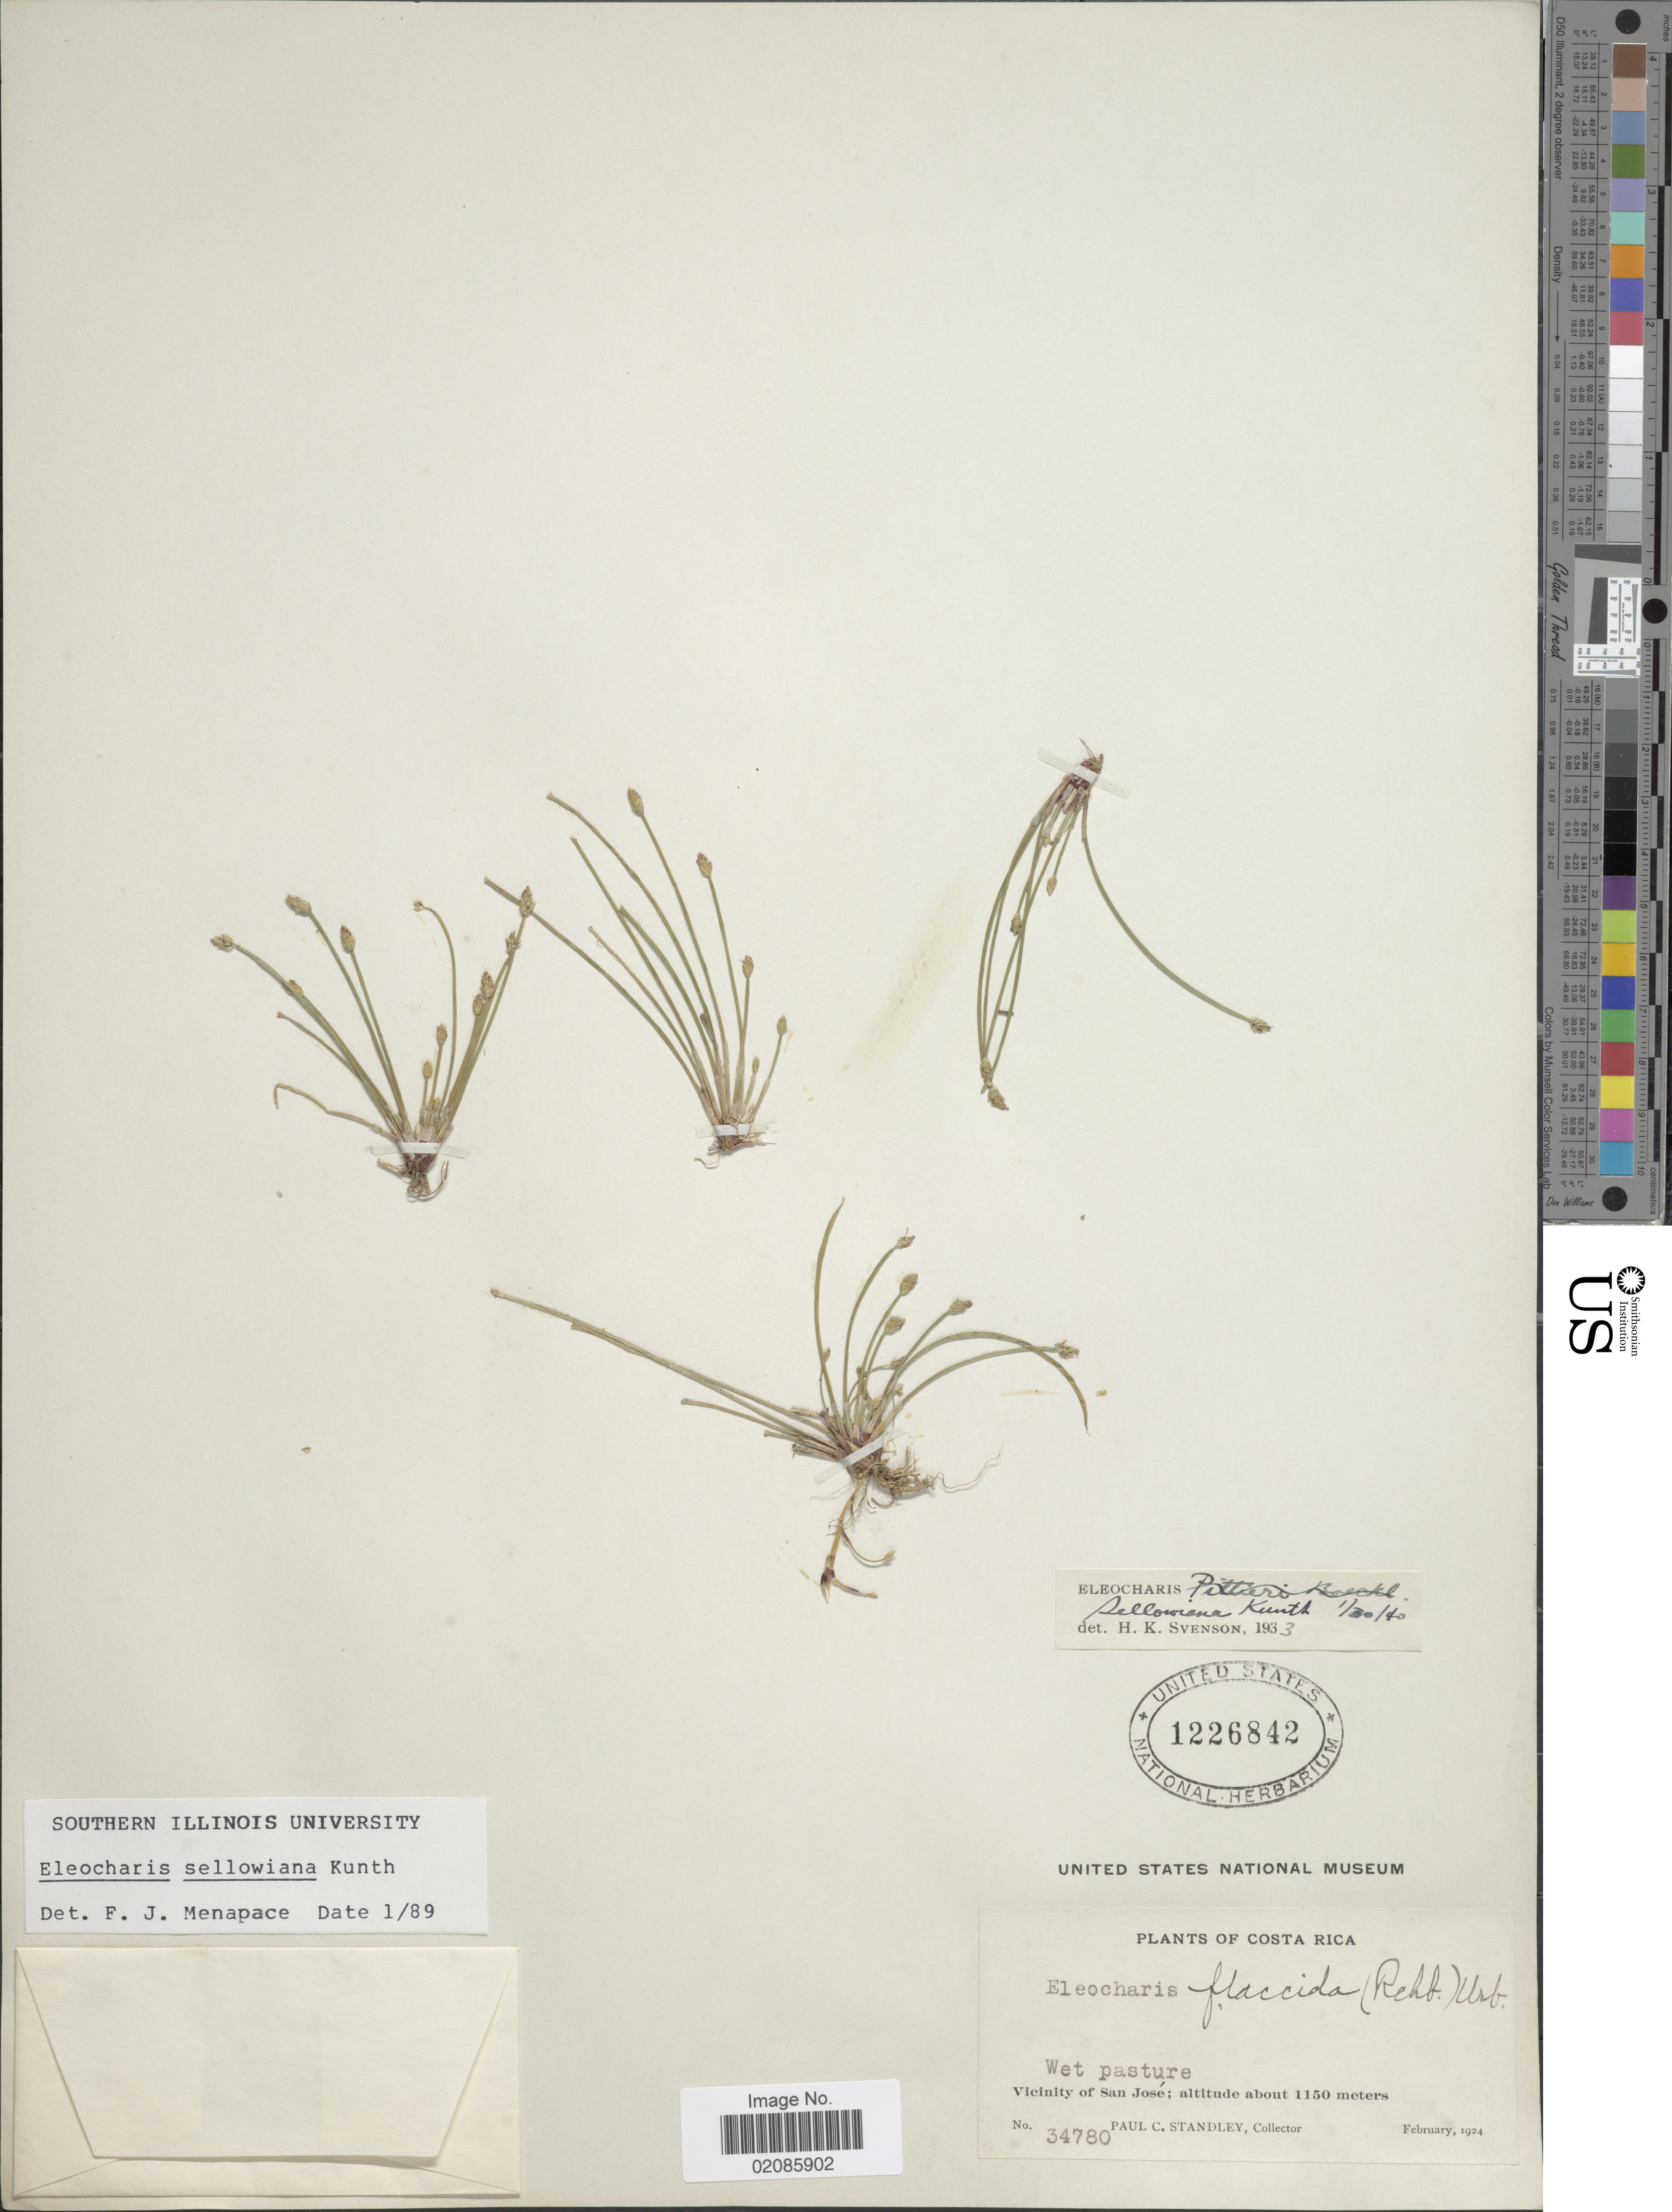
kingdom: Plantae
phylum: Tracheophyta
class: Liliopsida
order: Poales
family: Cyperaceae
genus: Eleocharis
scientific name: Eleocharis sellowiana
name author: Kunth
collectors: P. C. Standley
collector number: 34780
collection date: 1924-02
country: Costa Rica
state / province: San José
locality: Vicinity of San José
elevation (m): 1150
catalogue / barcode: US 1226842